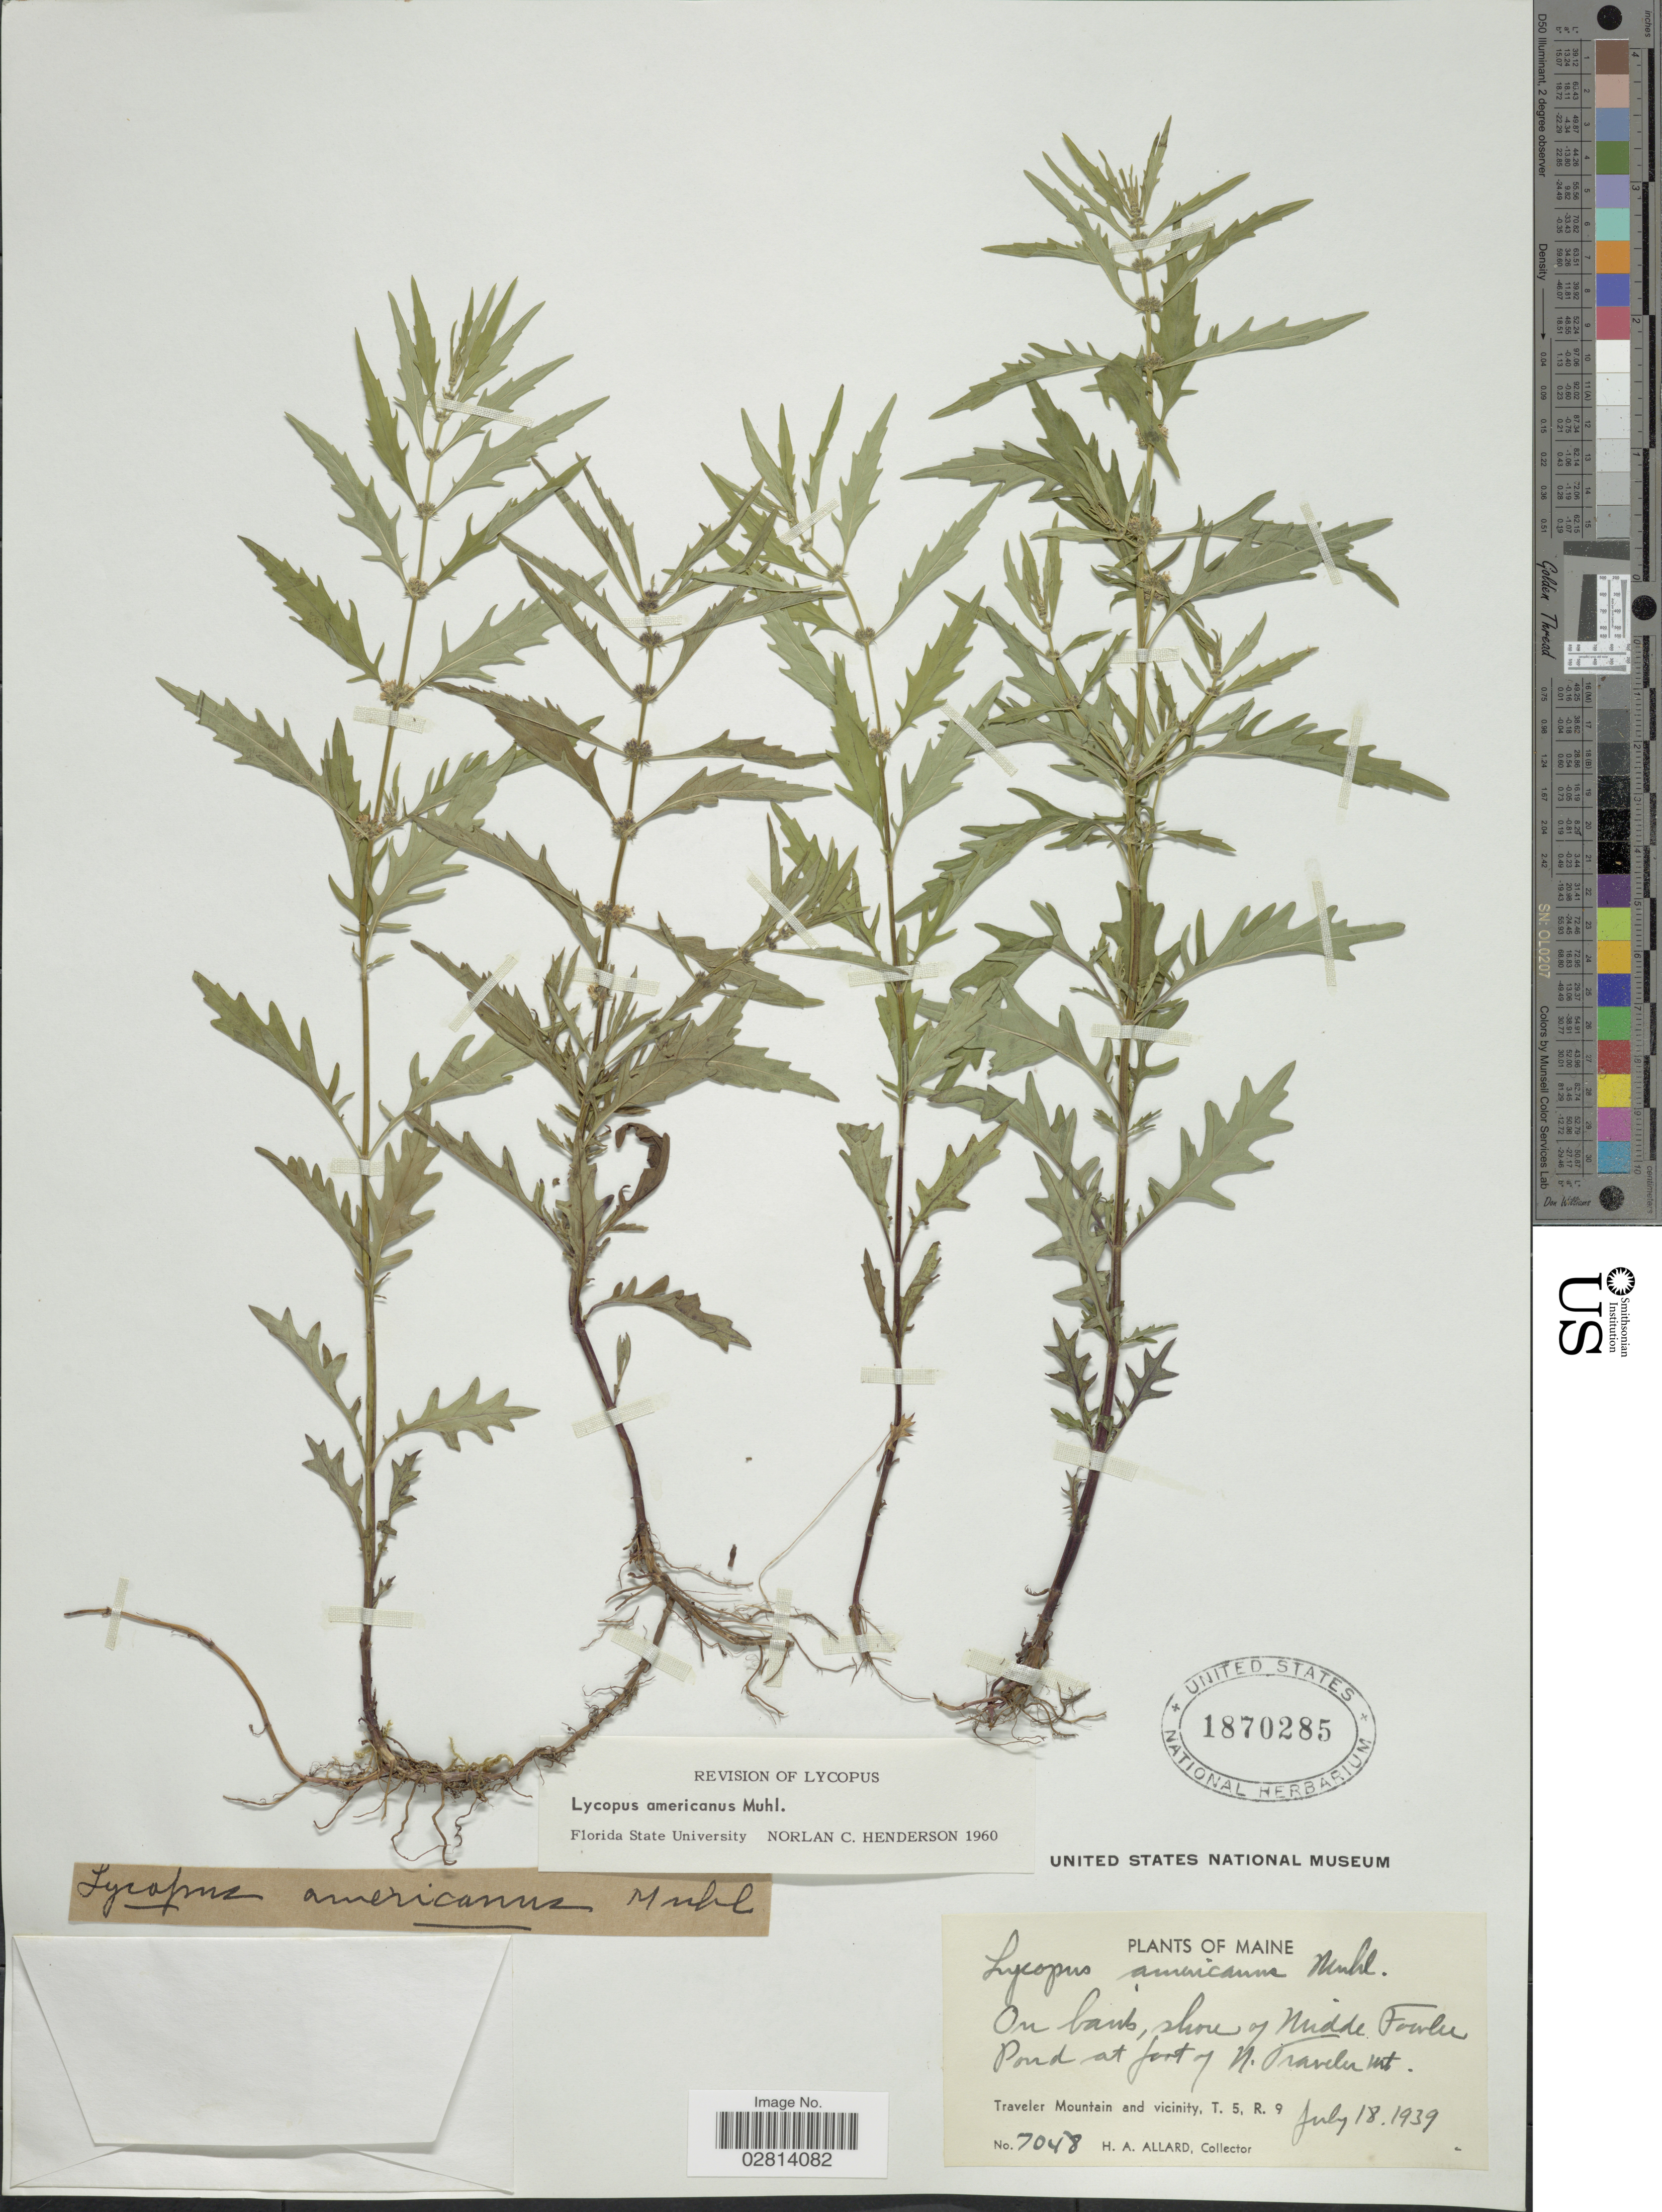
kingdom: Plantae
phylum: Tracheophyta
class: Magnoliopsida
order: Lamiales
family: Lamiaceae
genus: Lycopus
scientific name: Lycopus americanus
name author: Muhl. ex W.P.C. Barton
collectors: H. A. Allard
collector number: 7048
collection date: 1939-07-18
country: United States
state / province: Maine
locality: On bank, shore of Middle Fowler, Pond at fort of N. Traveler Mt., Traveler Mountain and vicinity, T. 5, R. 9.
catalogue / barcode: US 1870285